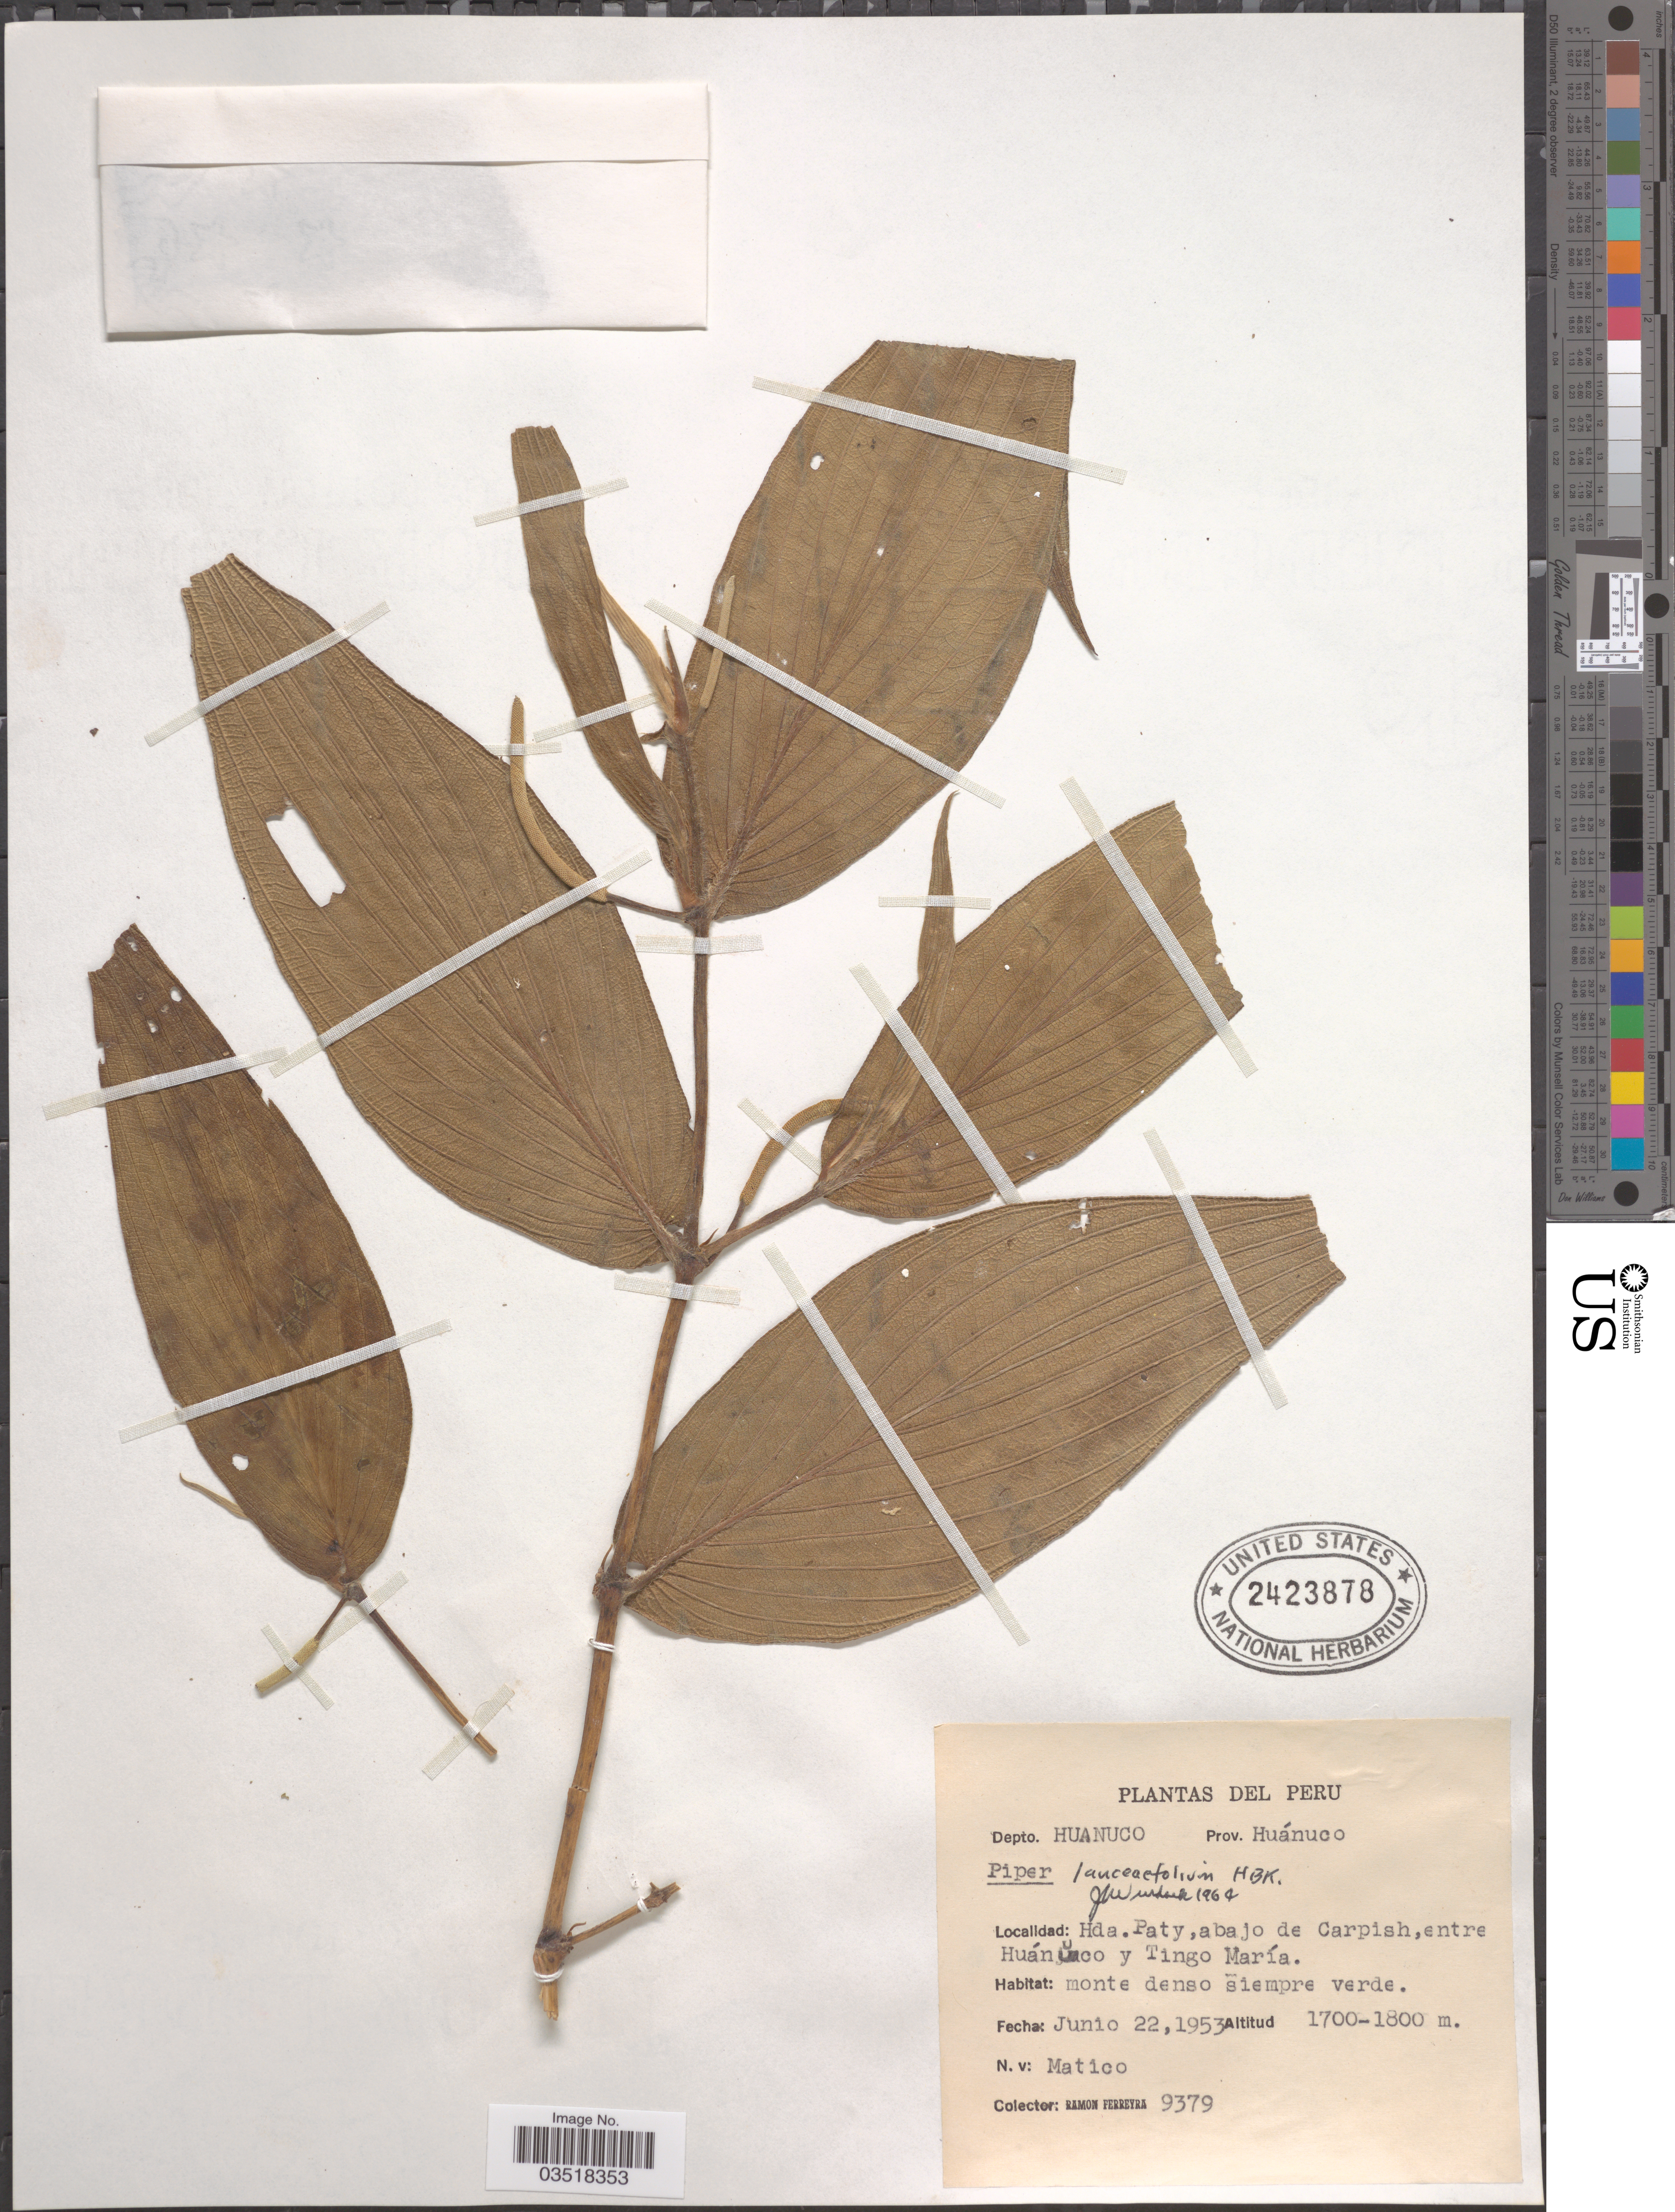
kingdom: Plantae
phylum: Tracheophyta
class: Magnoliopsida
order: Piperales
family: Piperaceae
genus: Piper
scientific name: Piper lanceifolium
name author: Kunth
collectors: R. A. Ferreyra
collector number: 9379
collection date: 1953-06-22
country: Peru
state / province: Huánuco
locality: Depto. Huanuco. Hda. Paty, abajo de Carpish, entre Huánuco y Tingo María.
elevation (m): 1700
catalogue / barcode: US 2423878